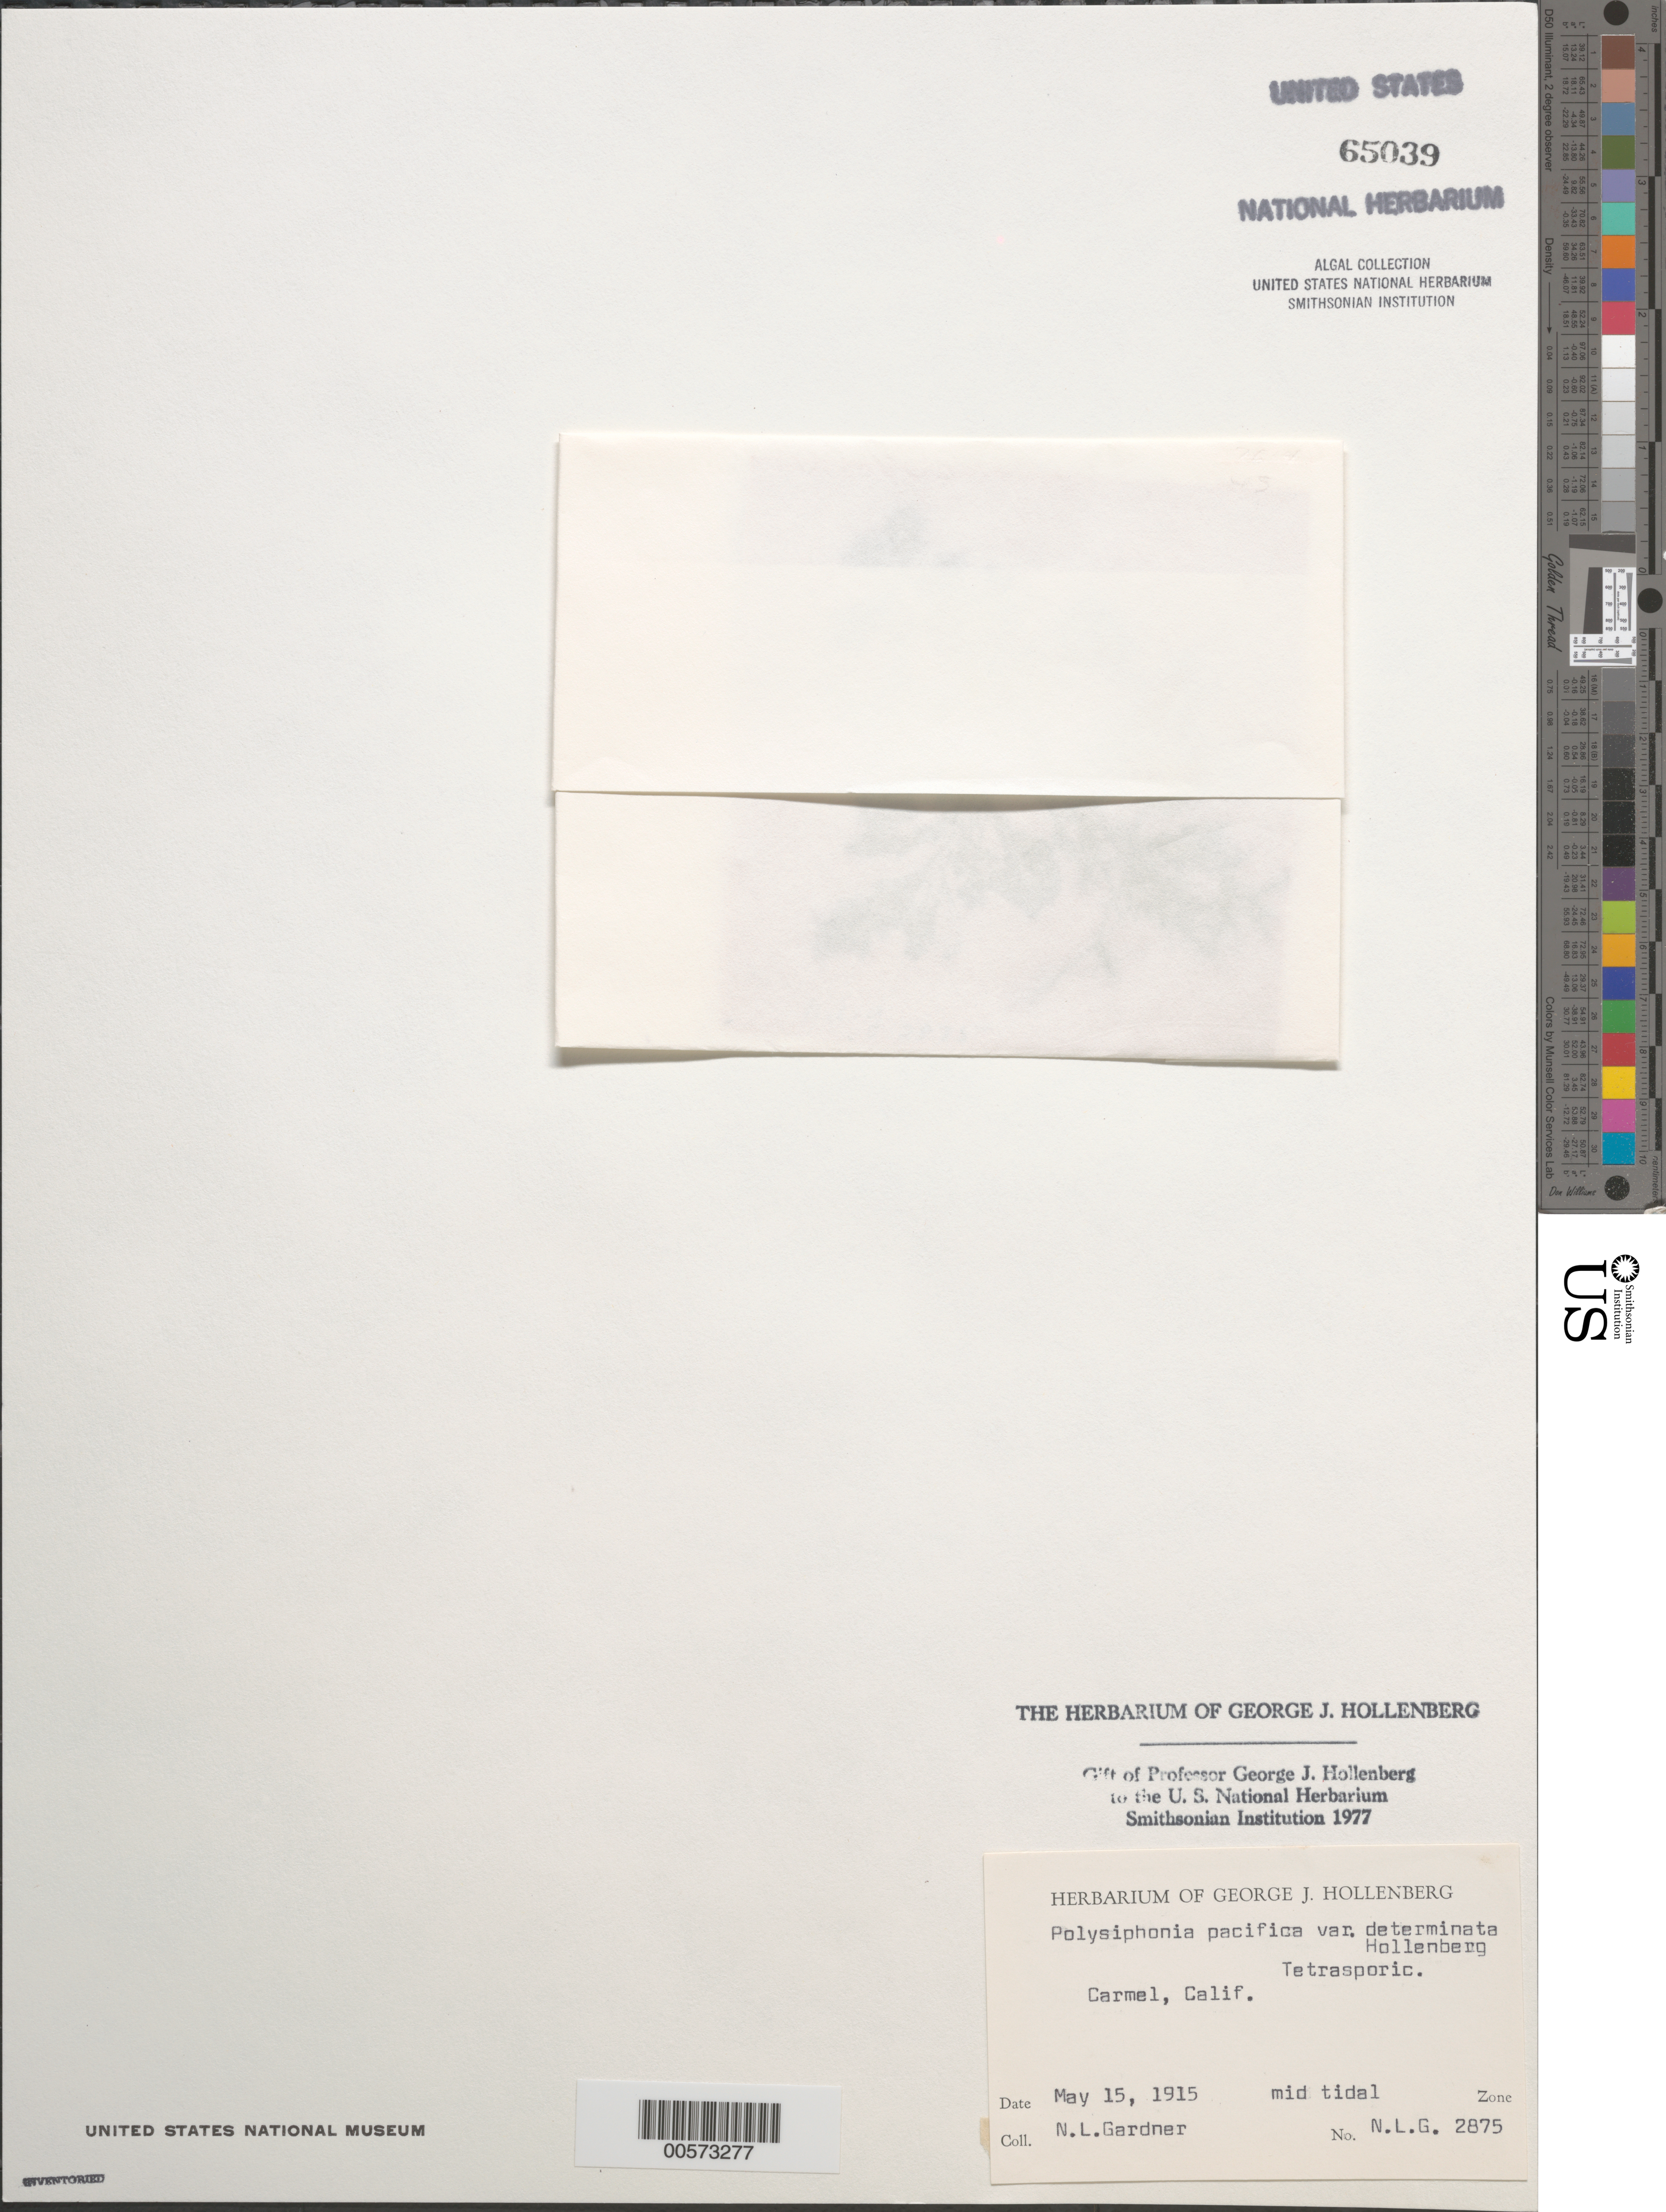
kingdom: Plantae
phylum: Rhodophyta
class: Florideophyceae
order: Ceramiales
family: Rhodomelaceae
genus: Polysiphonia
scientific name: Polysiphonia pacifica var. determinata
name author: Hollenb.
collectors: N. Gardner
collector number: NLG 2875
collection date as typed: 15 May 1915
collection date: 1915-05-15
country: United States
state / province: California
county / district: Monterey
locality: Carmel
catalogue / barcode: US 65039